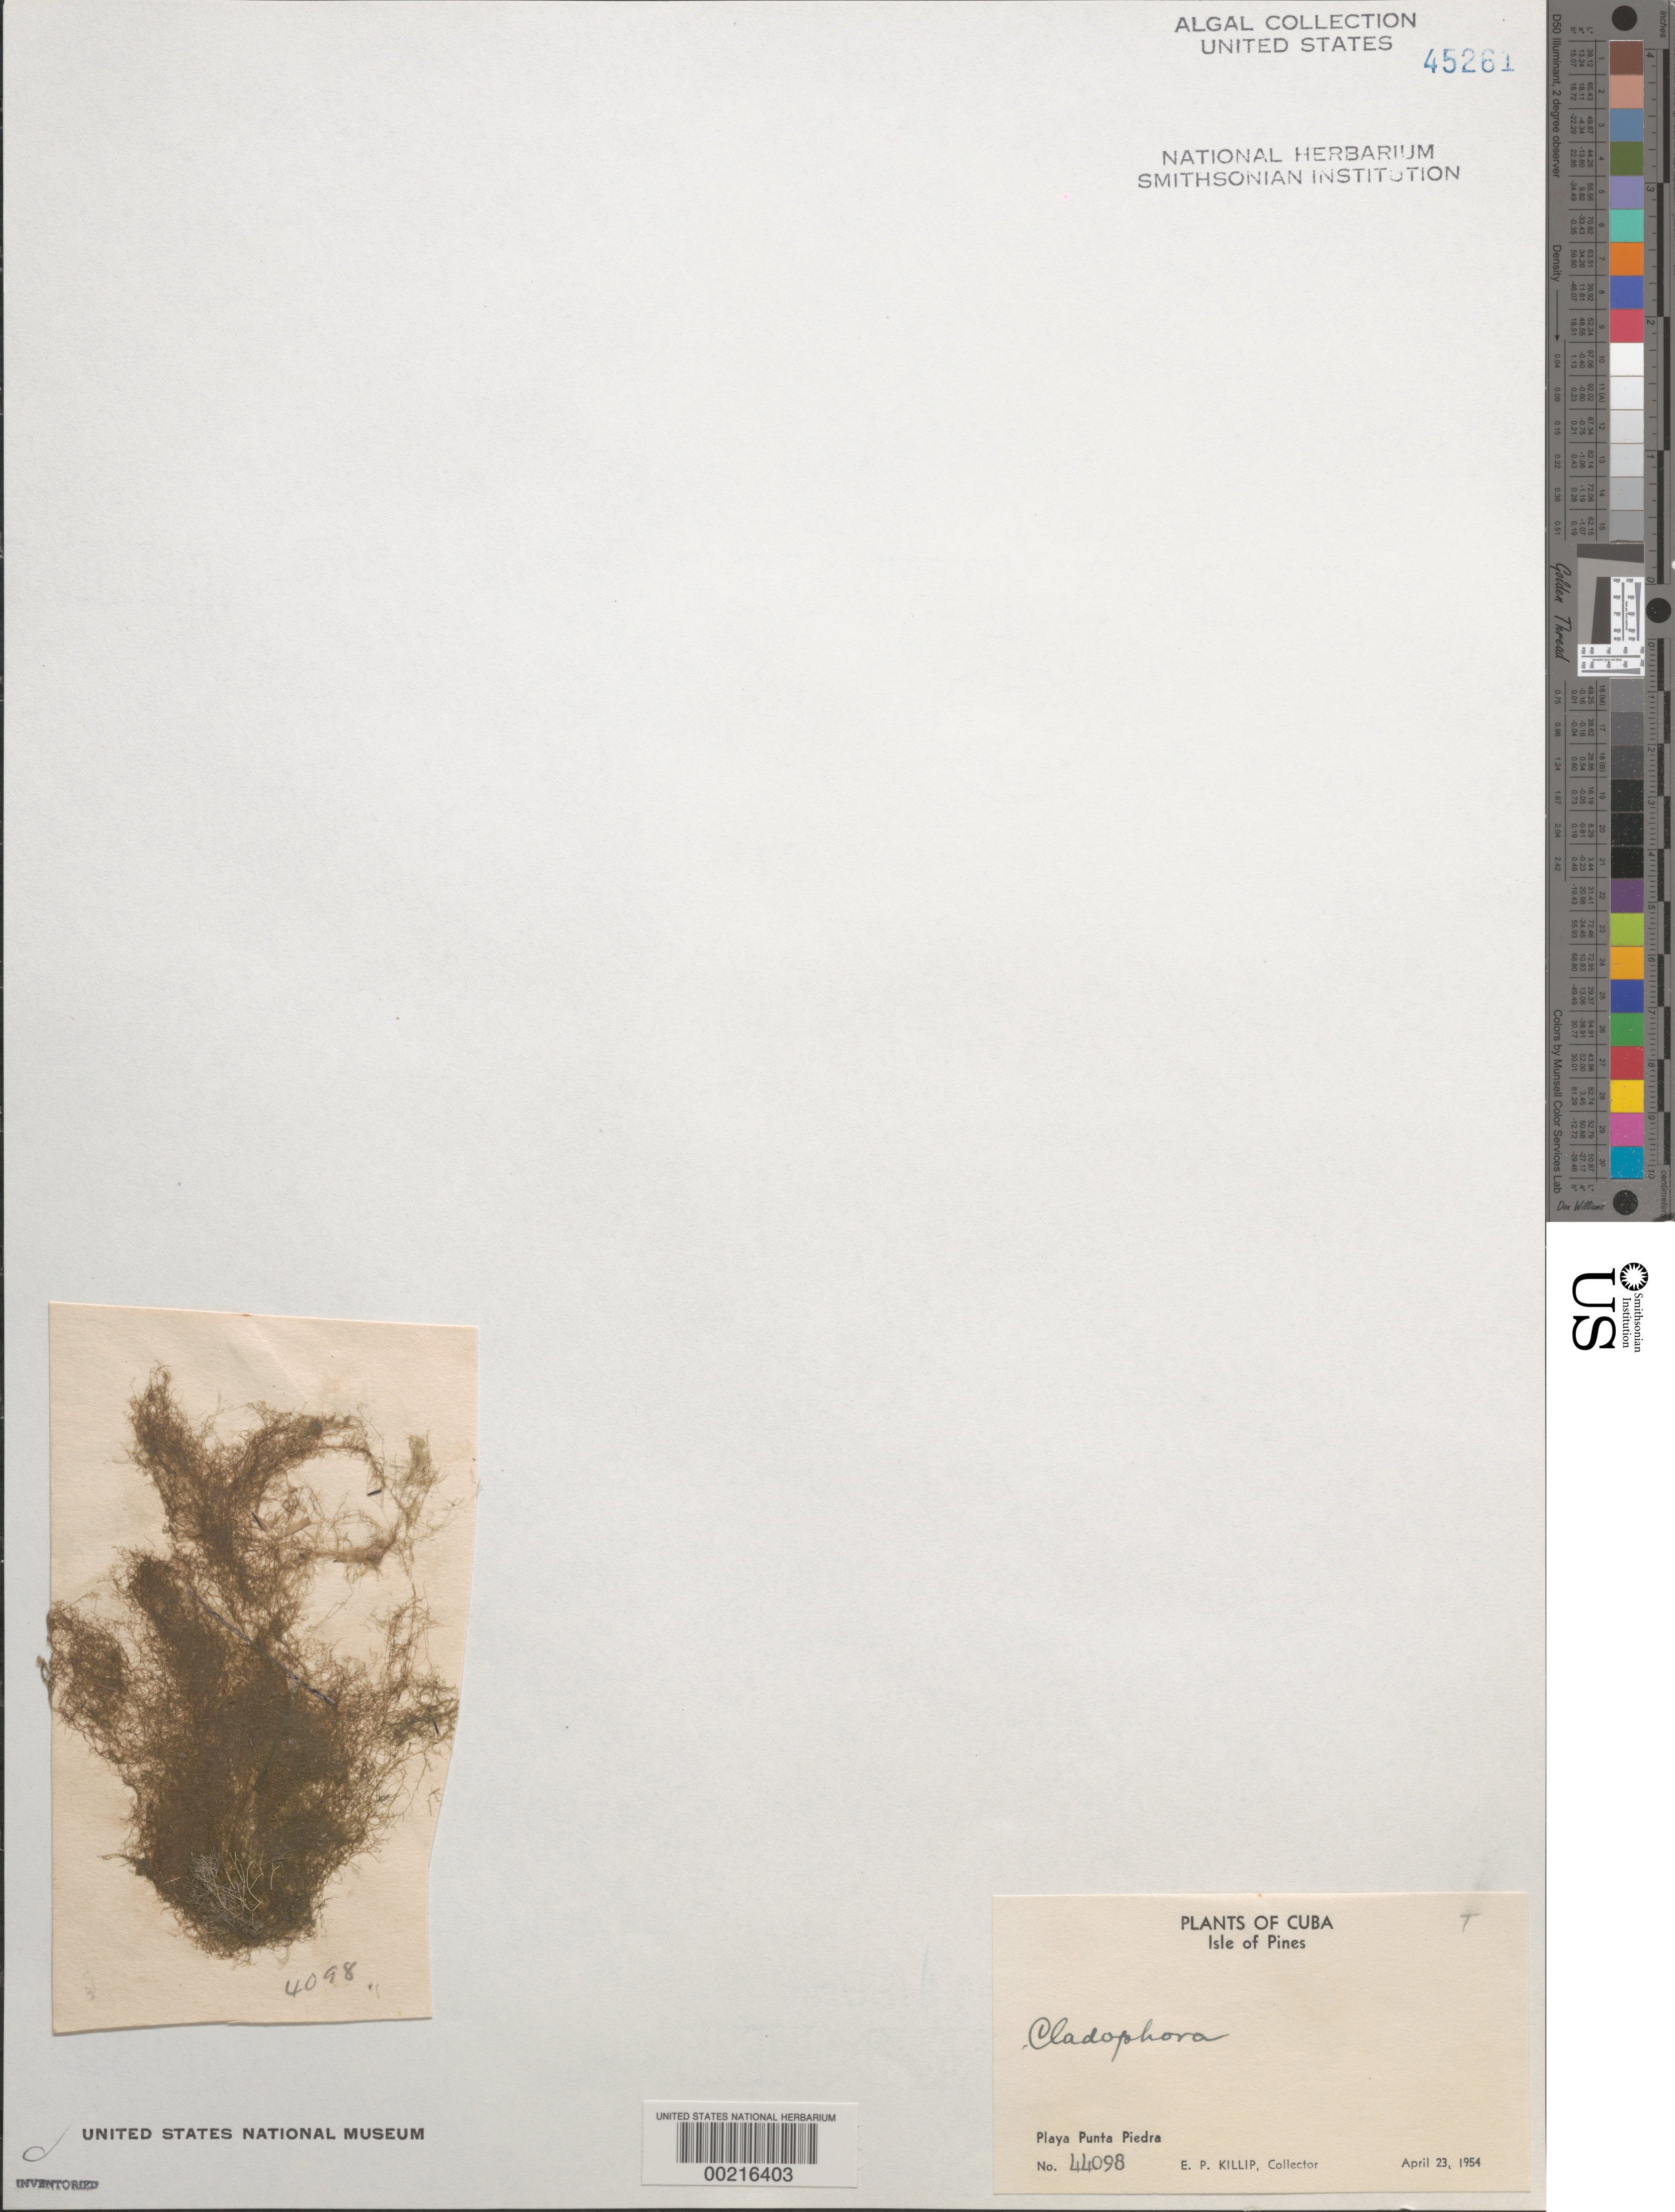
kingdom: Plantae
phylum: Chlorophyta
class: Ulvophyceae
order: Cladophorales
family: Cladophoraceae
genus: Cladophora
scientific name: Cladophora sp.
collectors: E. P. Killip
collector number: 44098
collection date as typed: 23 Apr 1954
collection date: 1954-04-23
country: Cuba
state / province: Isla de La Juventud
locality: Playa punta piedra, isle of youth (isle of pines)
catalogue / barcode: US 45261